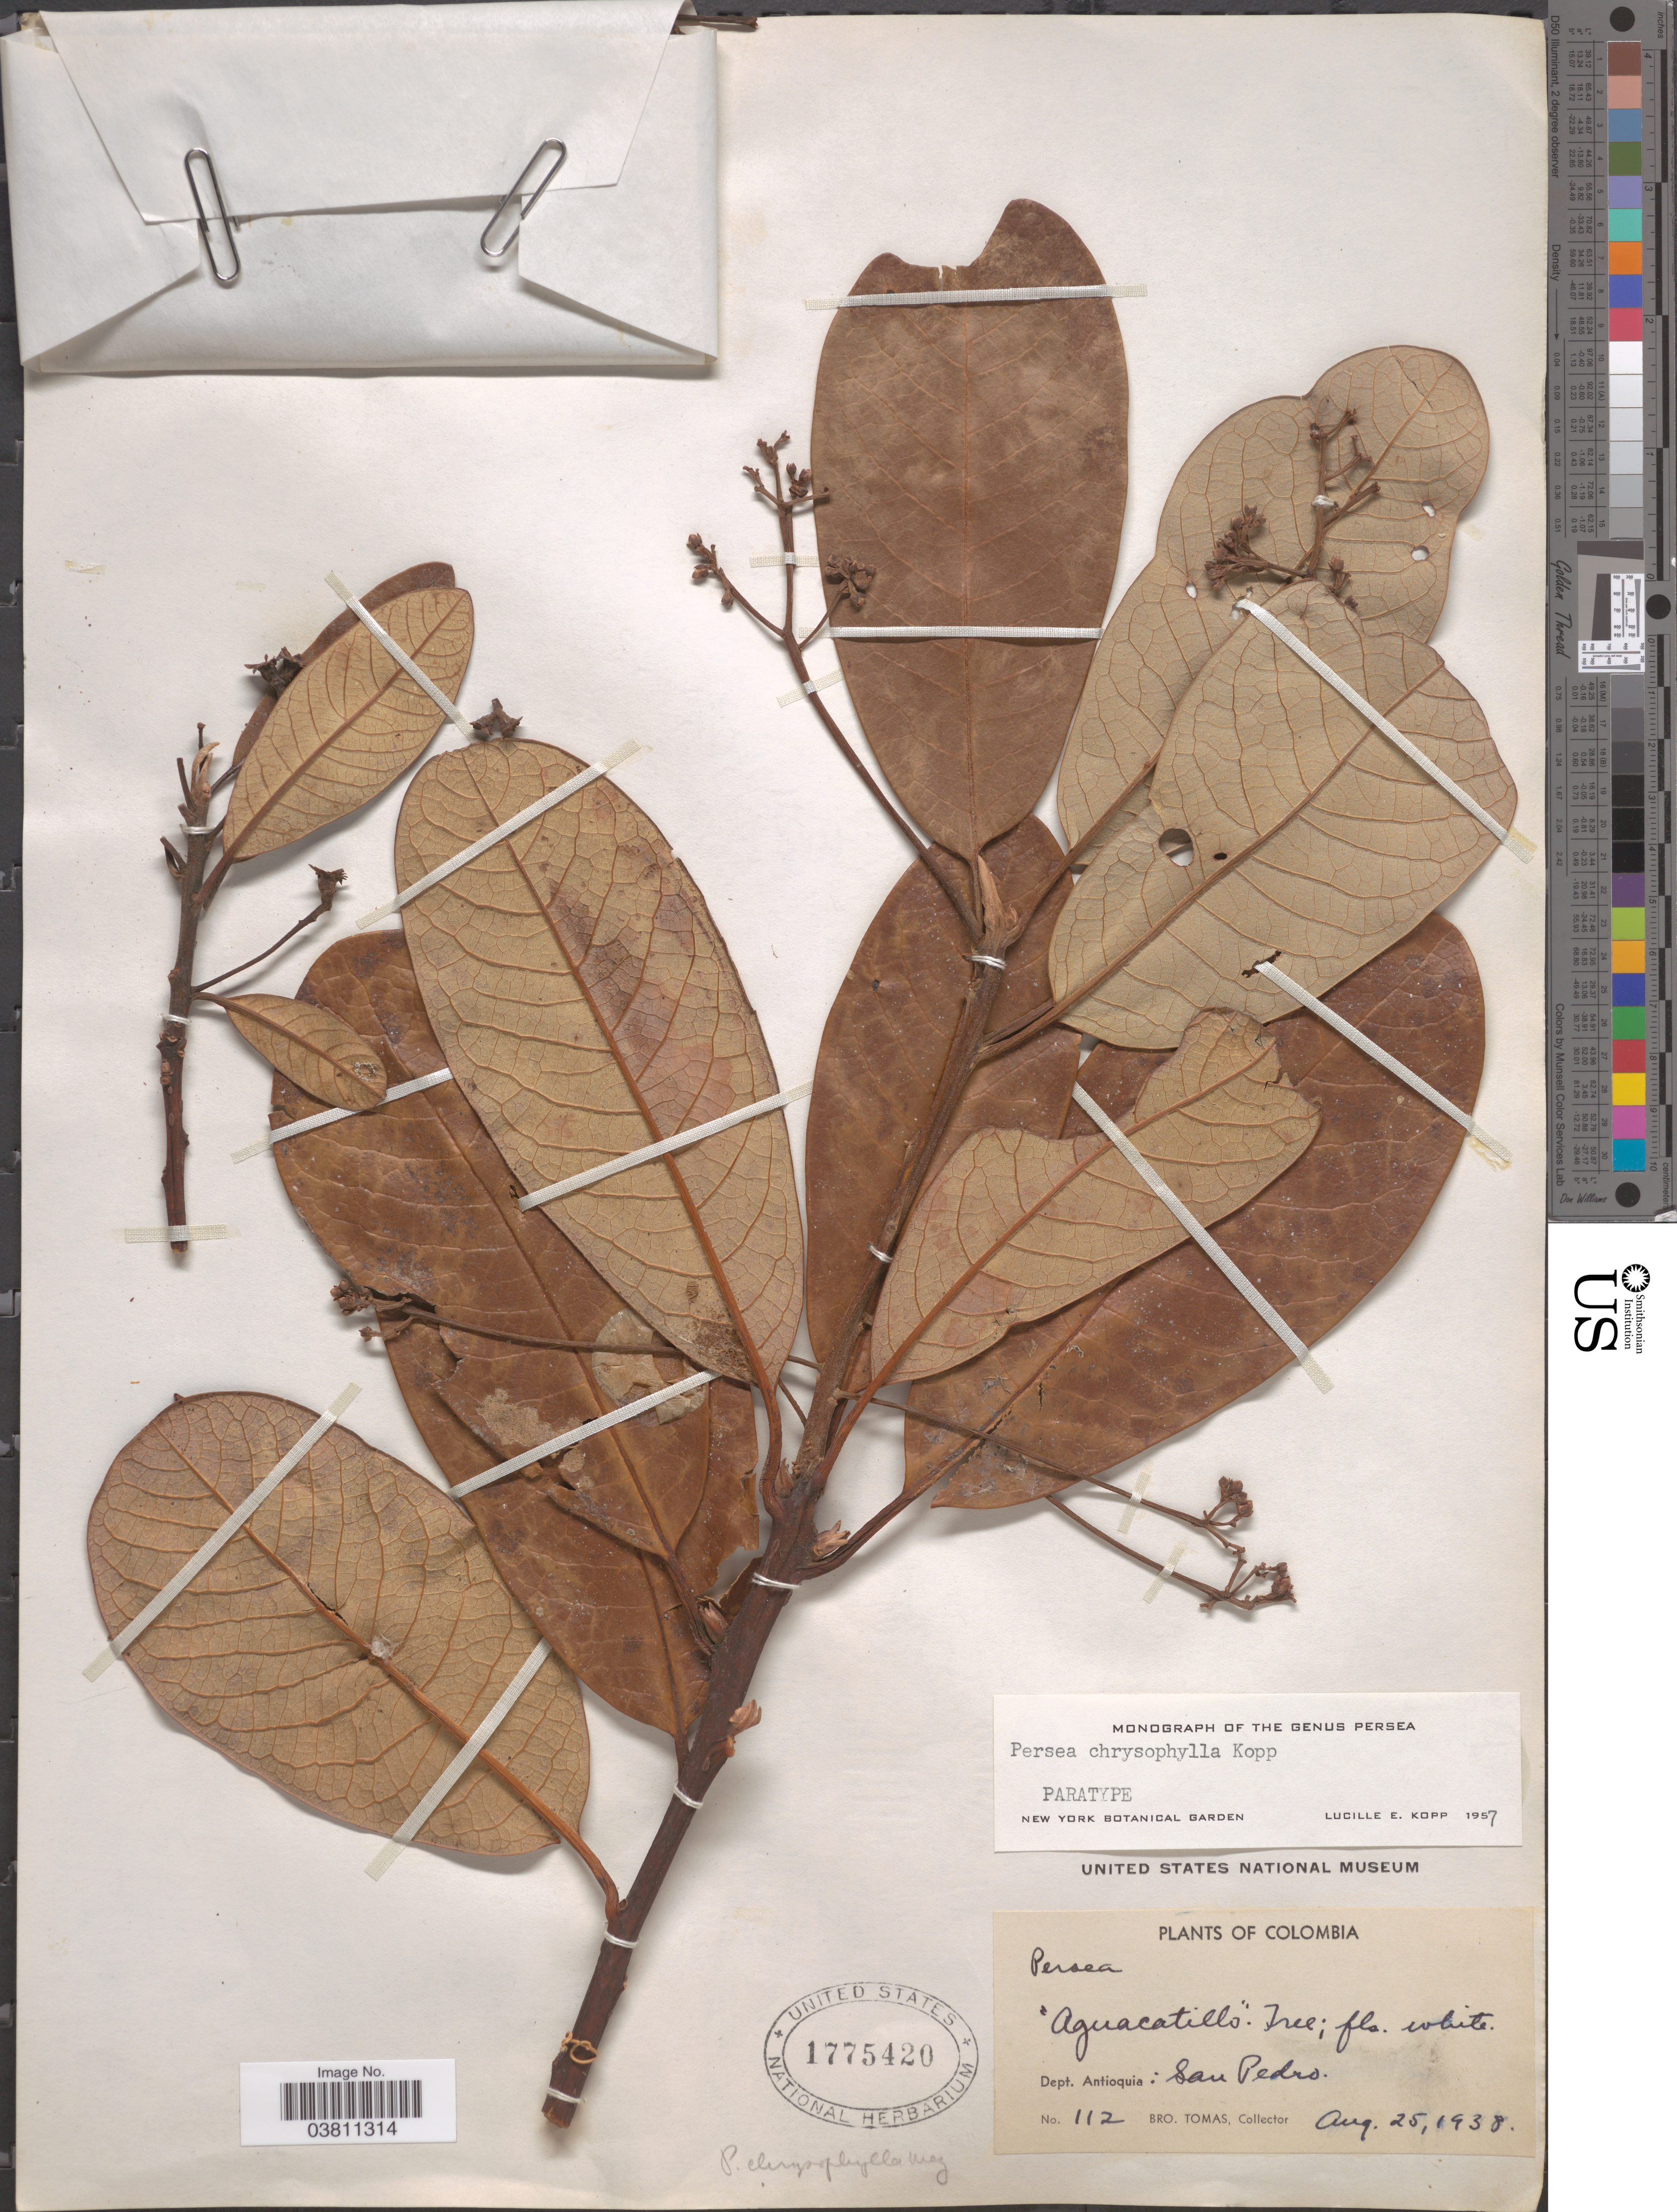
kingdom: Plantae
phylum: Tracheophyta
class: Magnoliopsida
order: Laurales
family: Lauraceae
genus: Persea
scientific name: Persea chrysophylla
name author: L.E. Kopp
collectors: B. Tomas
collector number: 112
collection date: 1938-08-25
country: Colombia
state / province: Antioquia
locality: Dept. Antioquia: San Pedro.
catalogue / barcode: US 1775420